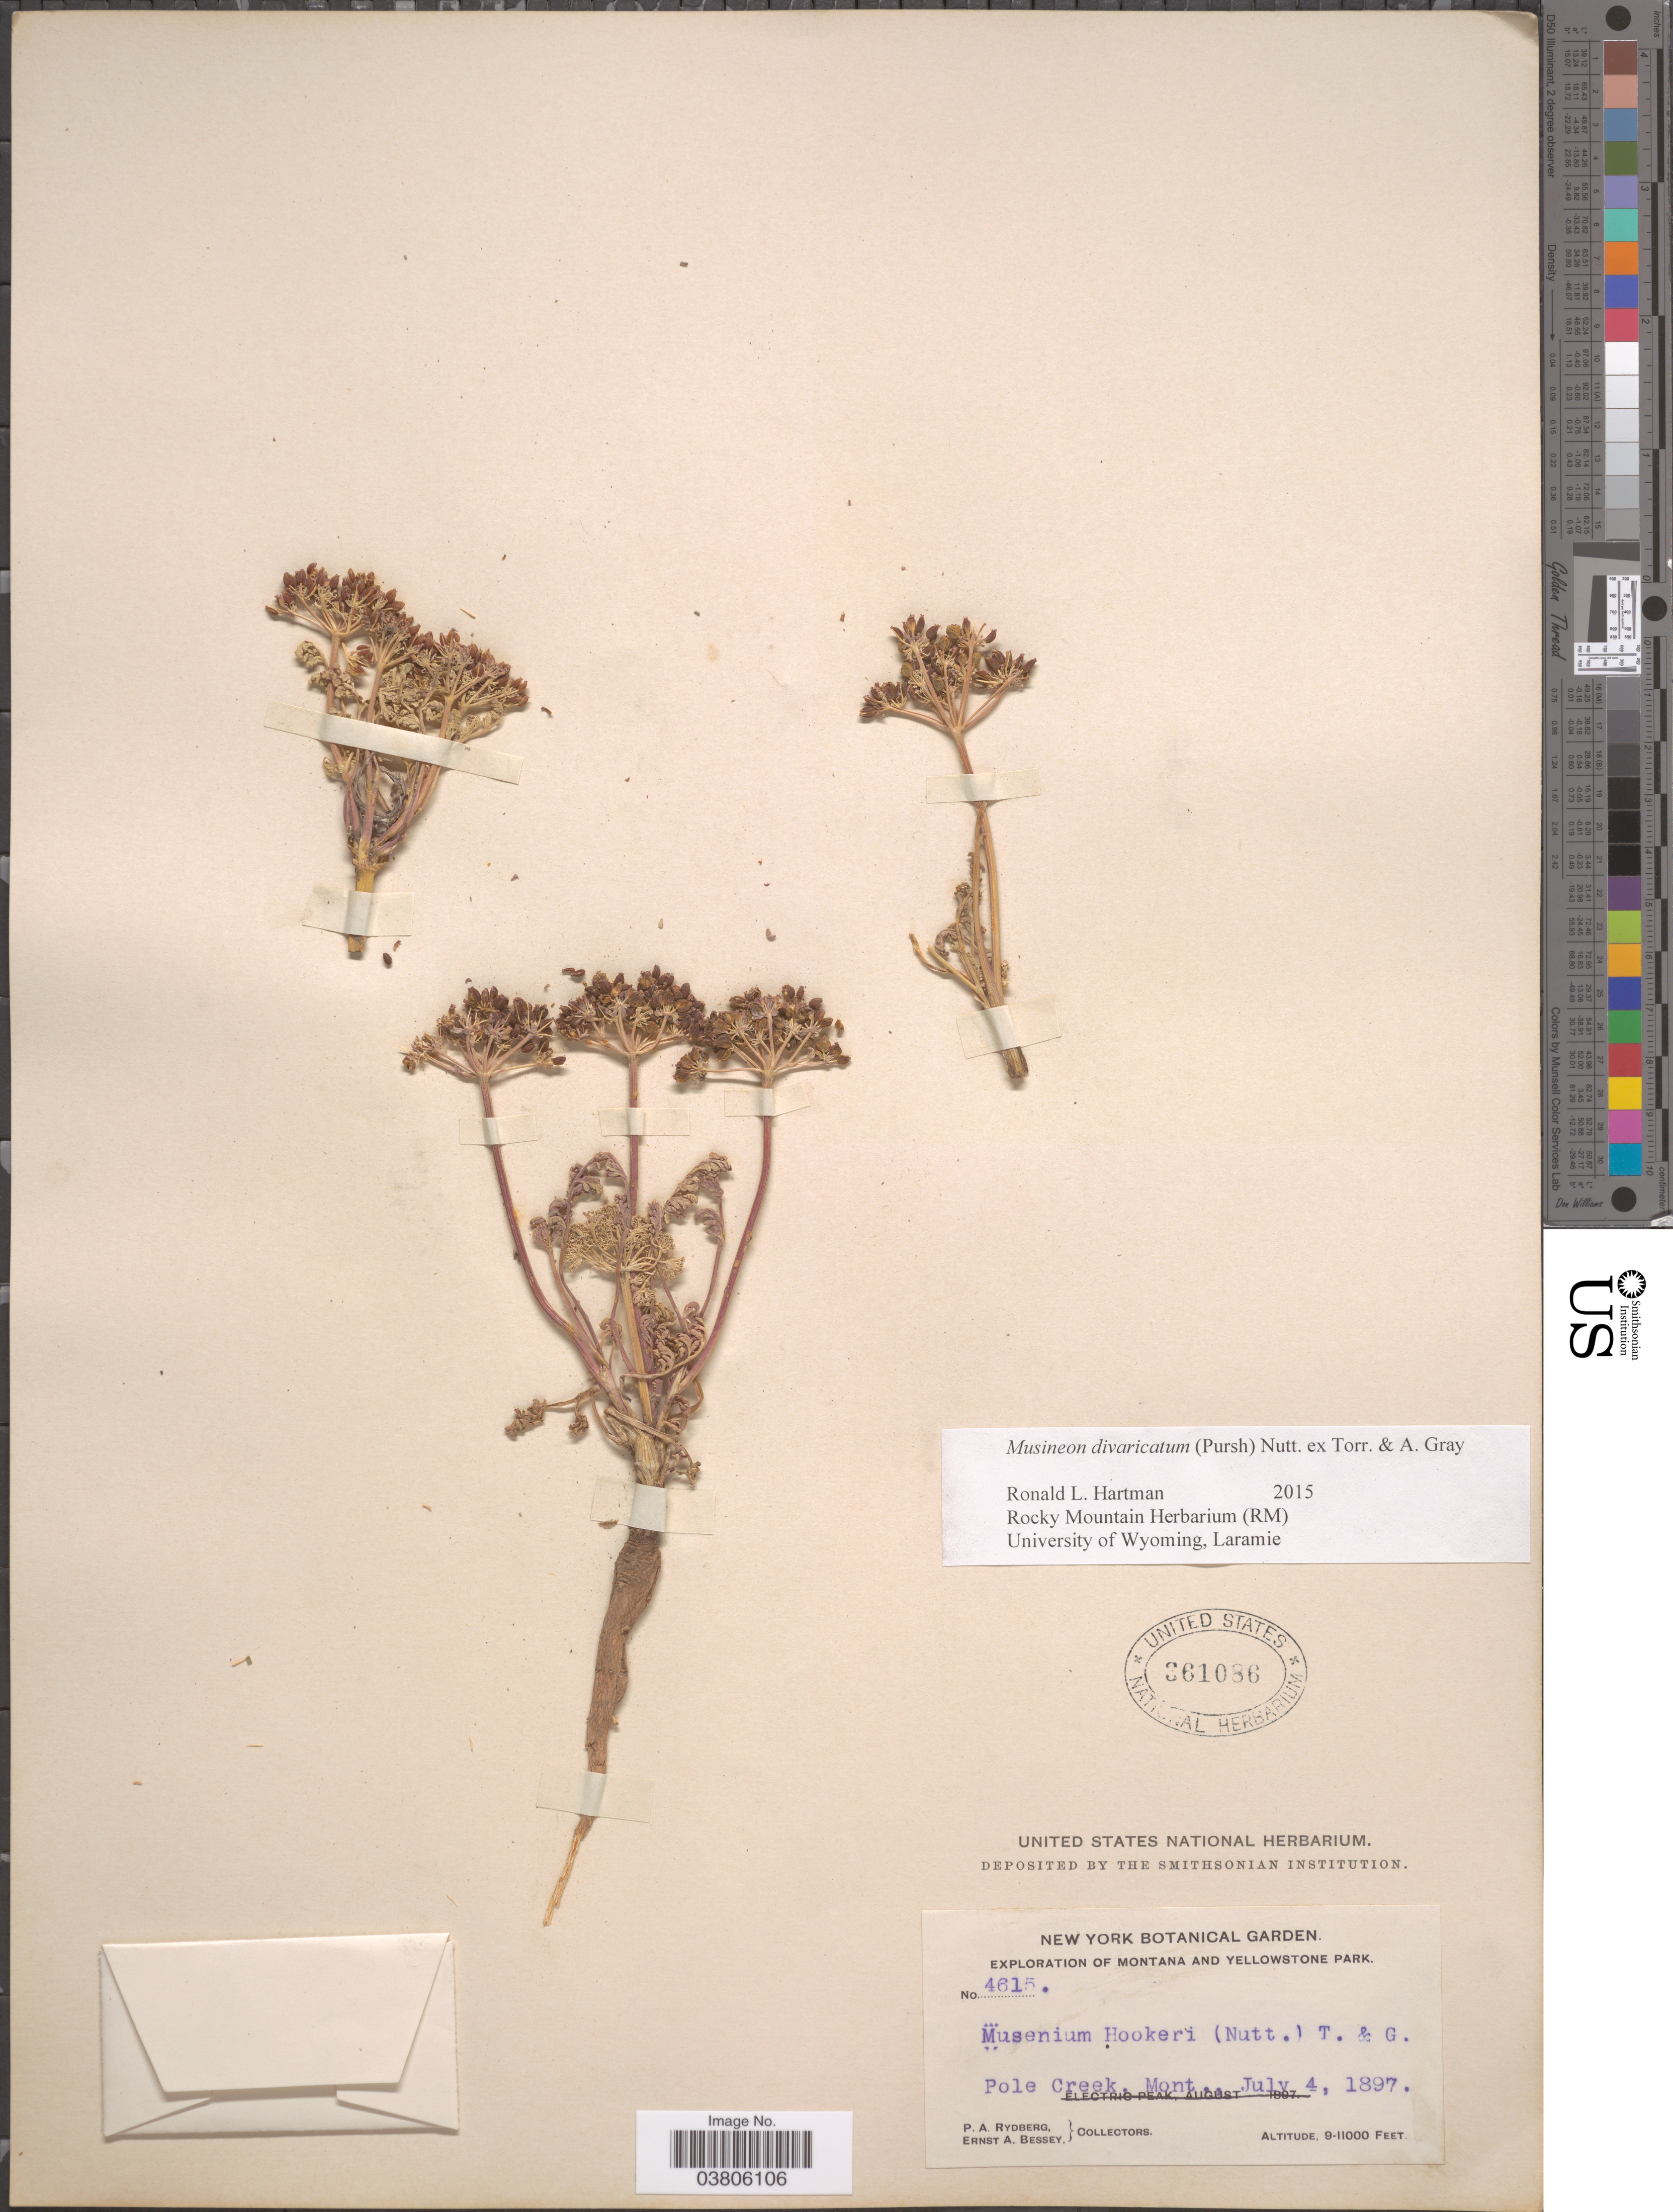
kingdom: Plantae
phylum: Tracheophyta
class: Magnoliopsida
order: Apiales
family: Apiaceae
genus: Musineon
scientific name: Musineon divaricatum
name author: (Pursh) Nutt.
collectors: P. A. Rydberg & E. A. Bessey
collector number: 4615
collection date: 1897-07-04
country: United States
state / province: Montana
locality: Montana and Yellowstone Park [unsure placement] Pole Creek.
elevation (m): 9000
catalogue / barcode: US 361036